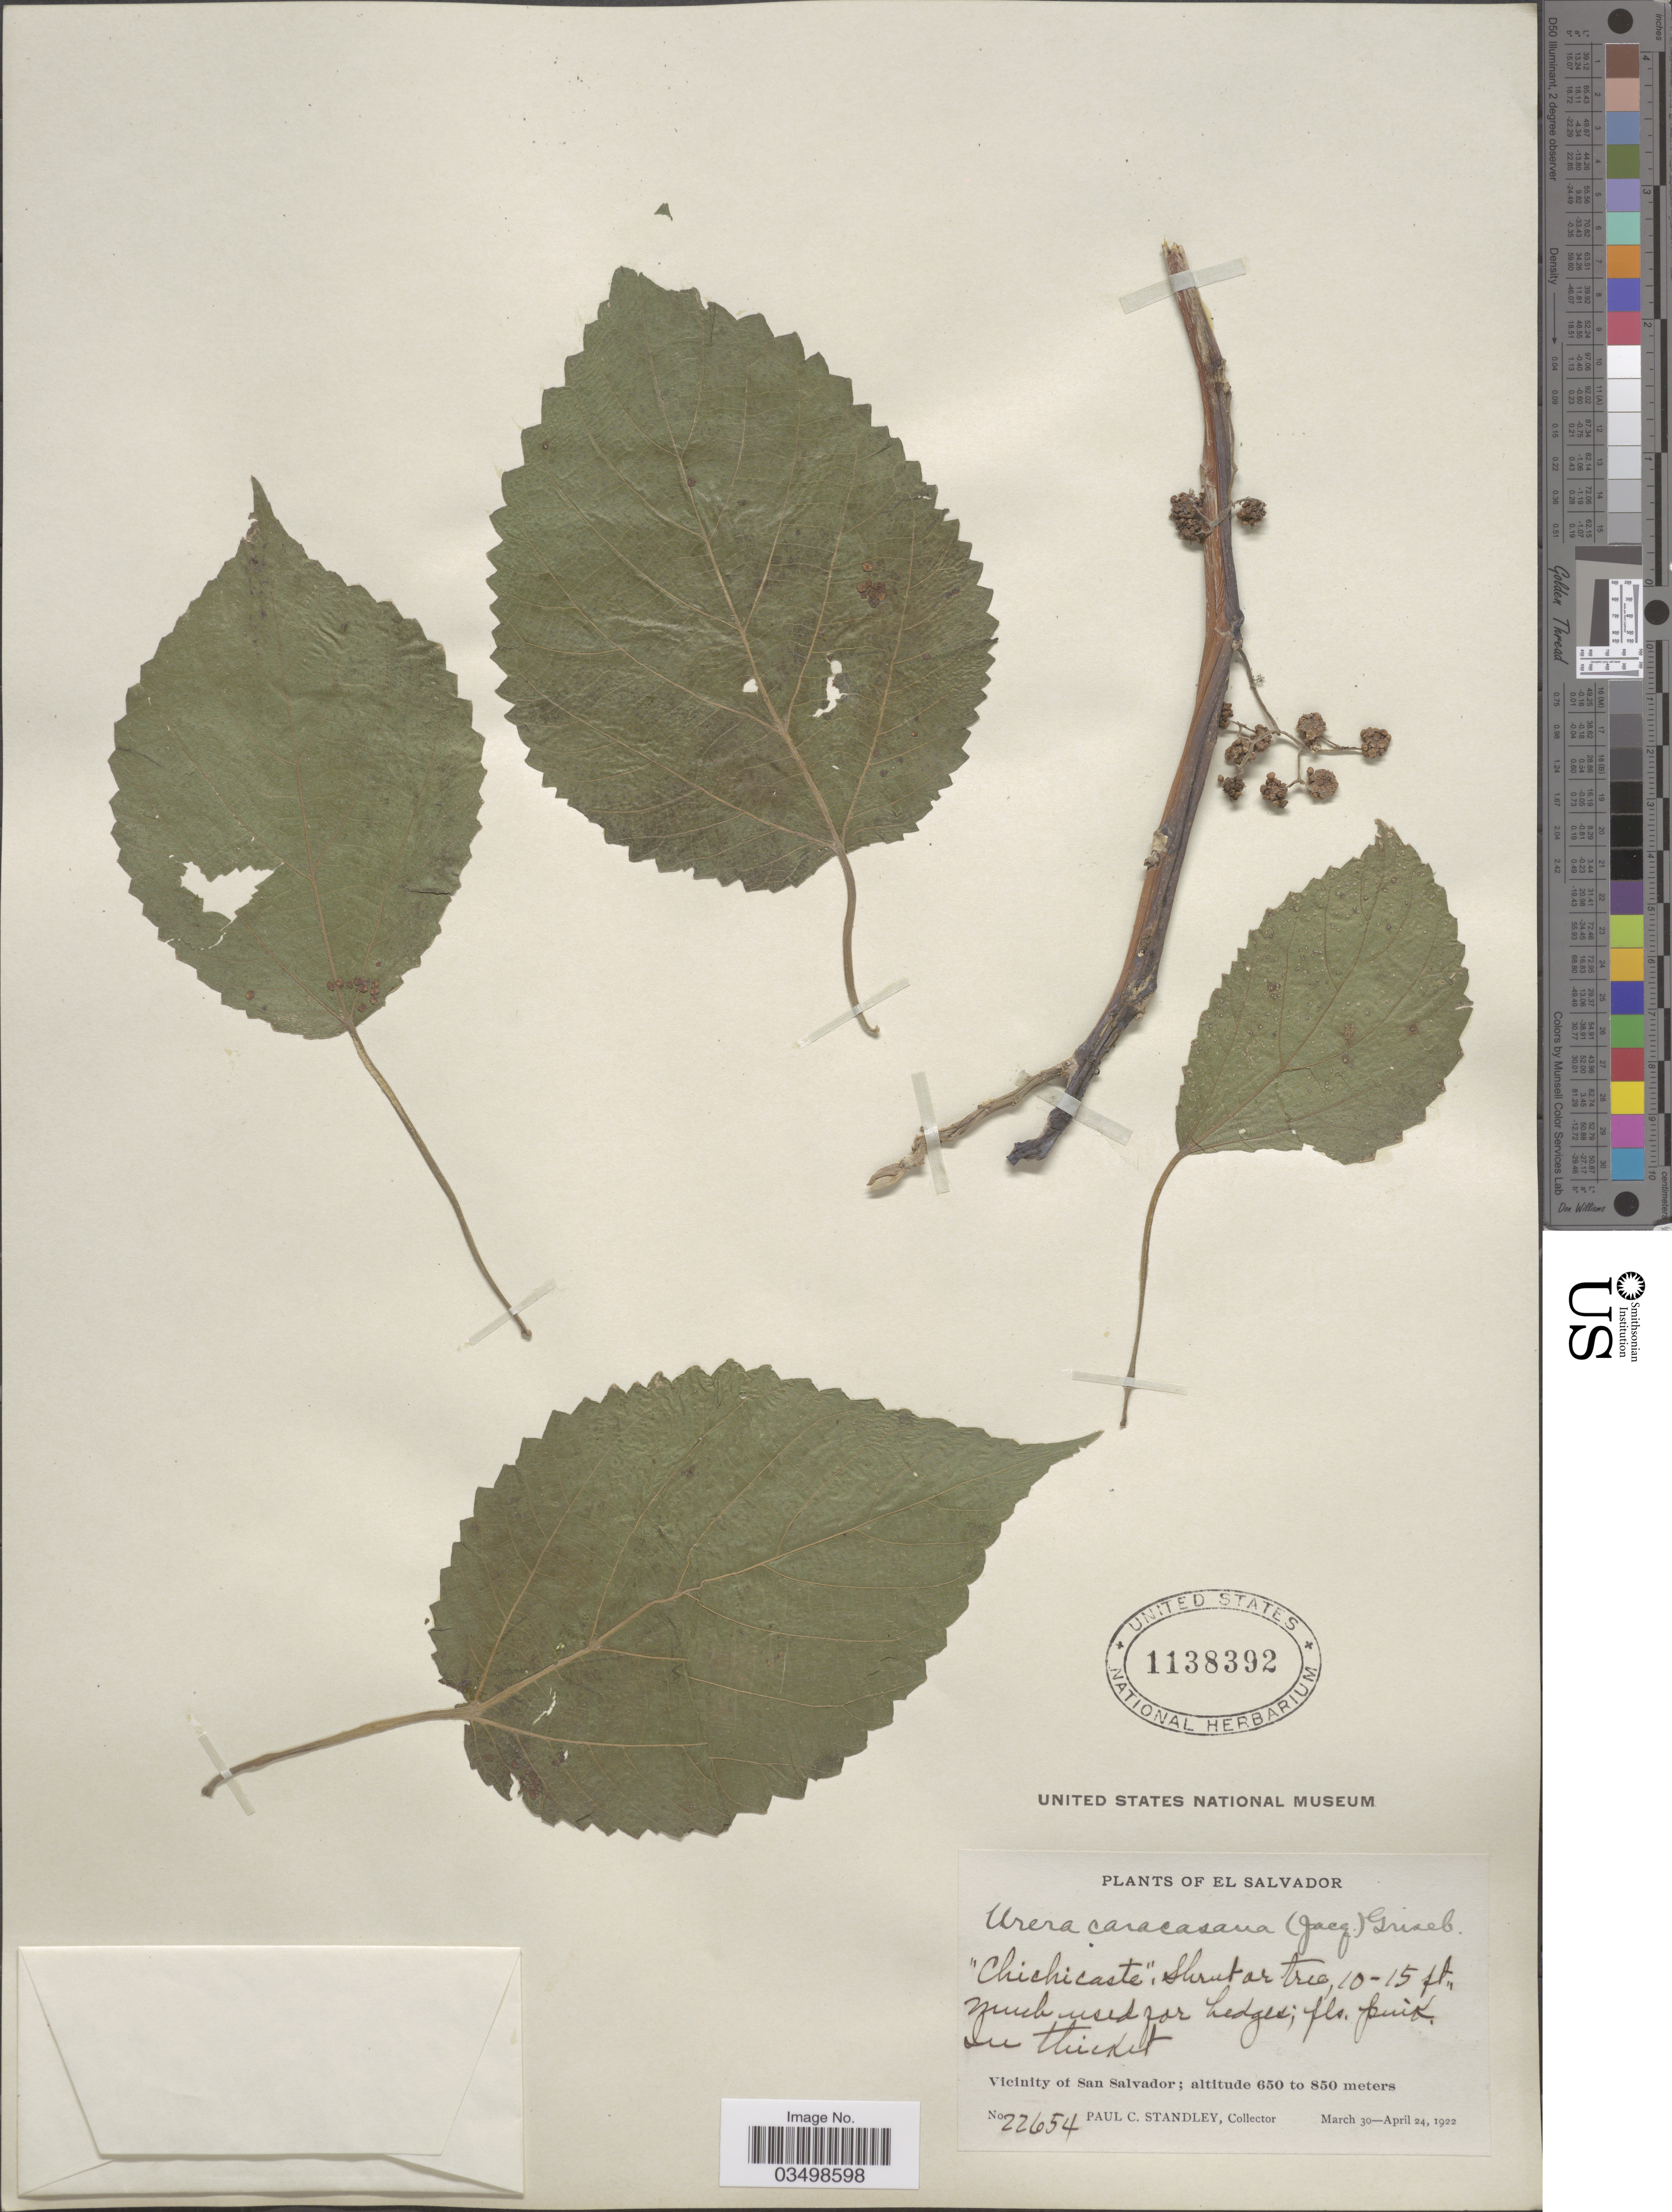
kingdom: Plantae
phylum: Tracheophyta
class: Magnoliopsida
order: Rosales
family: Urticaceae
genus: Urera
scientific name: Urera caracasana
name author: (Jacq.) Gaudich. ex Griseb.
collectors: P. C. Standley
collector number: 22654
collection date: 1922-03-30/1922-04-24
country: El Salvador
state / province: San Salvador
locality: Vicinity of San Salvador.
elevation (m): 650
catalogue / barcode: US 1138392